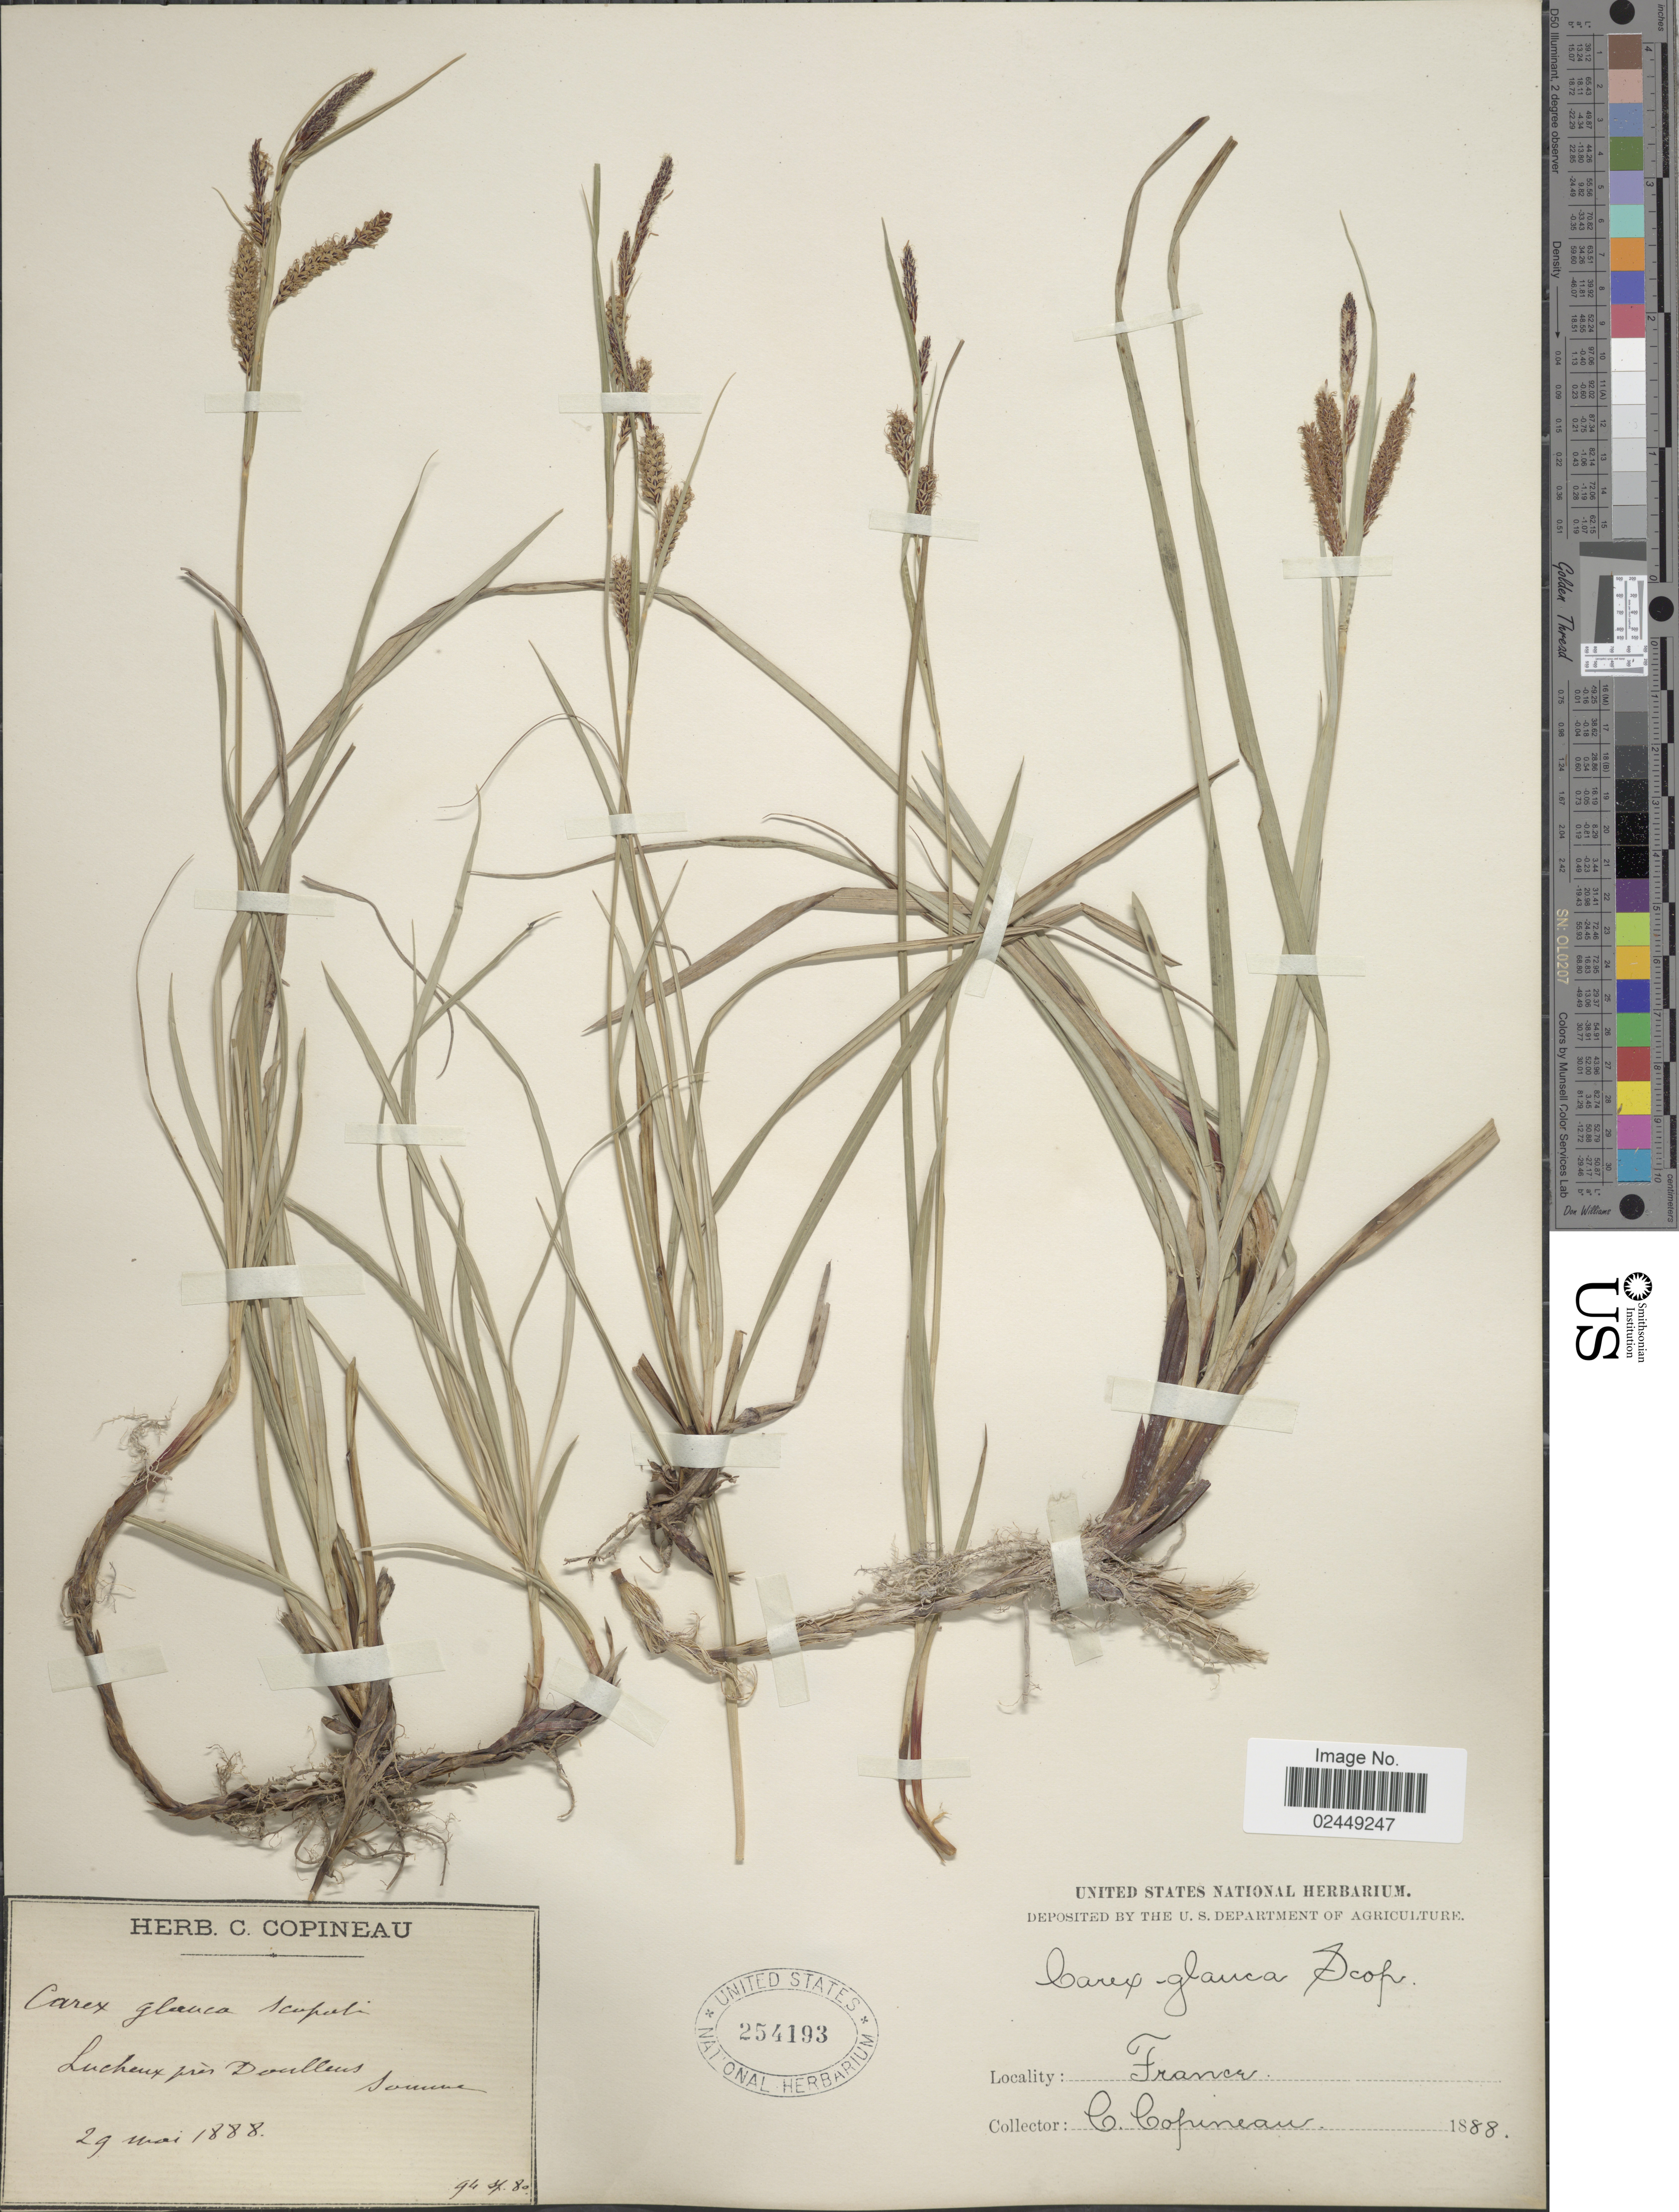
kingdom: Plantae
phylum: Tracheophyta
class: Liliopsida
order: Poales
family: Cyperaceae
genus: Carex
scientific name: Carex flacca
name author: Schreb.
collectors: C. Copineau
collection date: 1888-05-29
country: France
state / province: Hauts-de-France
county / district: Somme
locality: Lucheux près Doullens, Somme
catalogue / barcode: US 254193